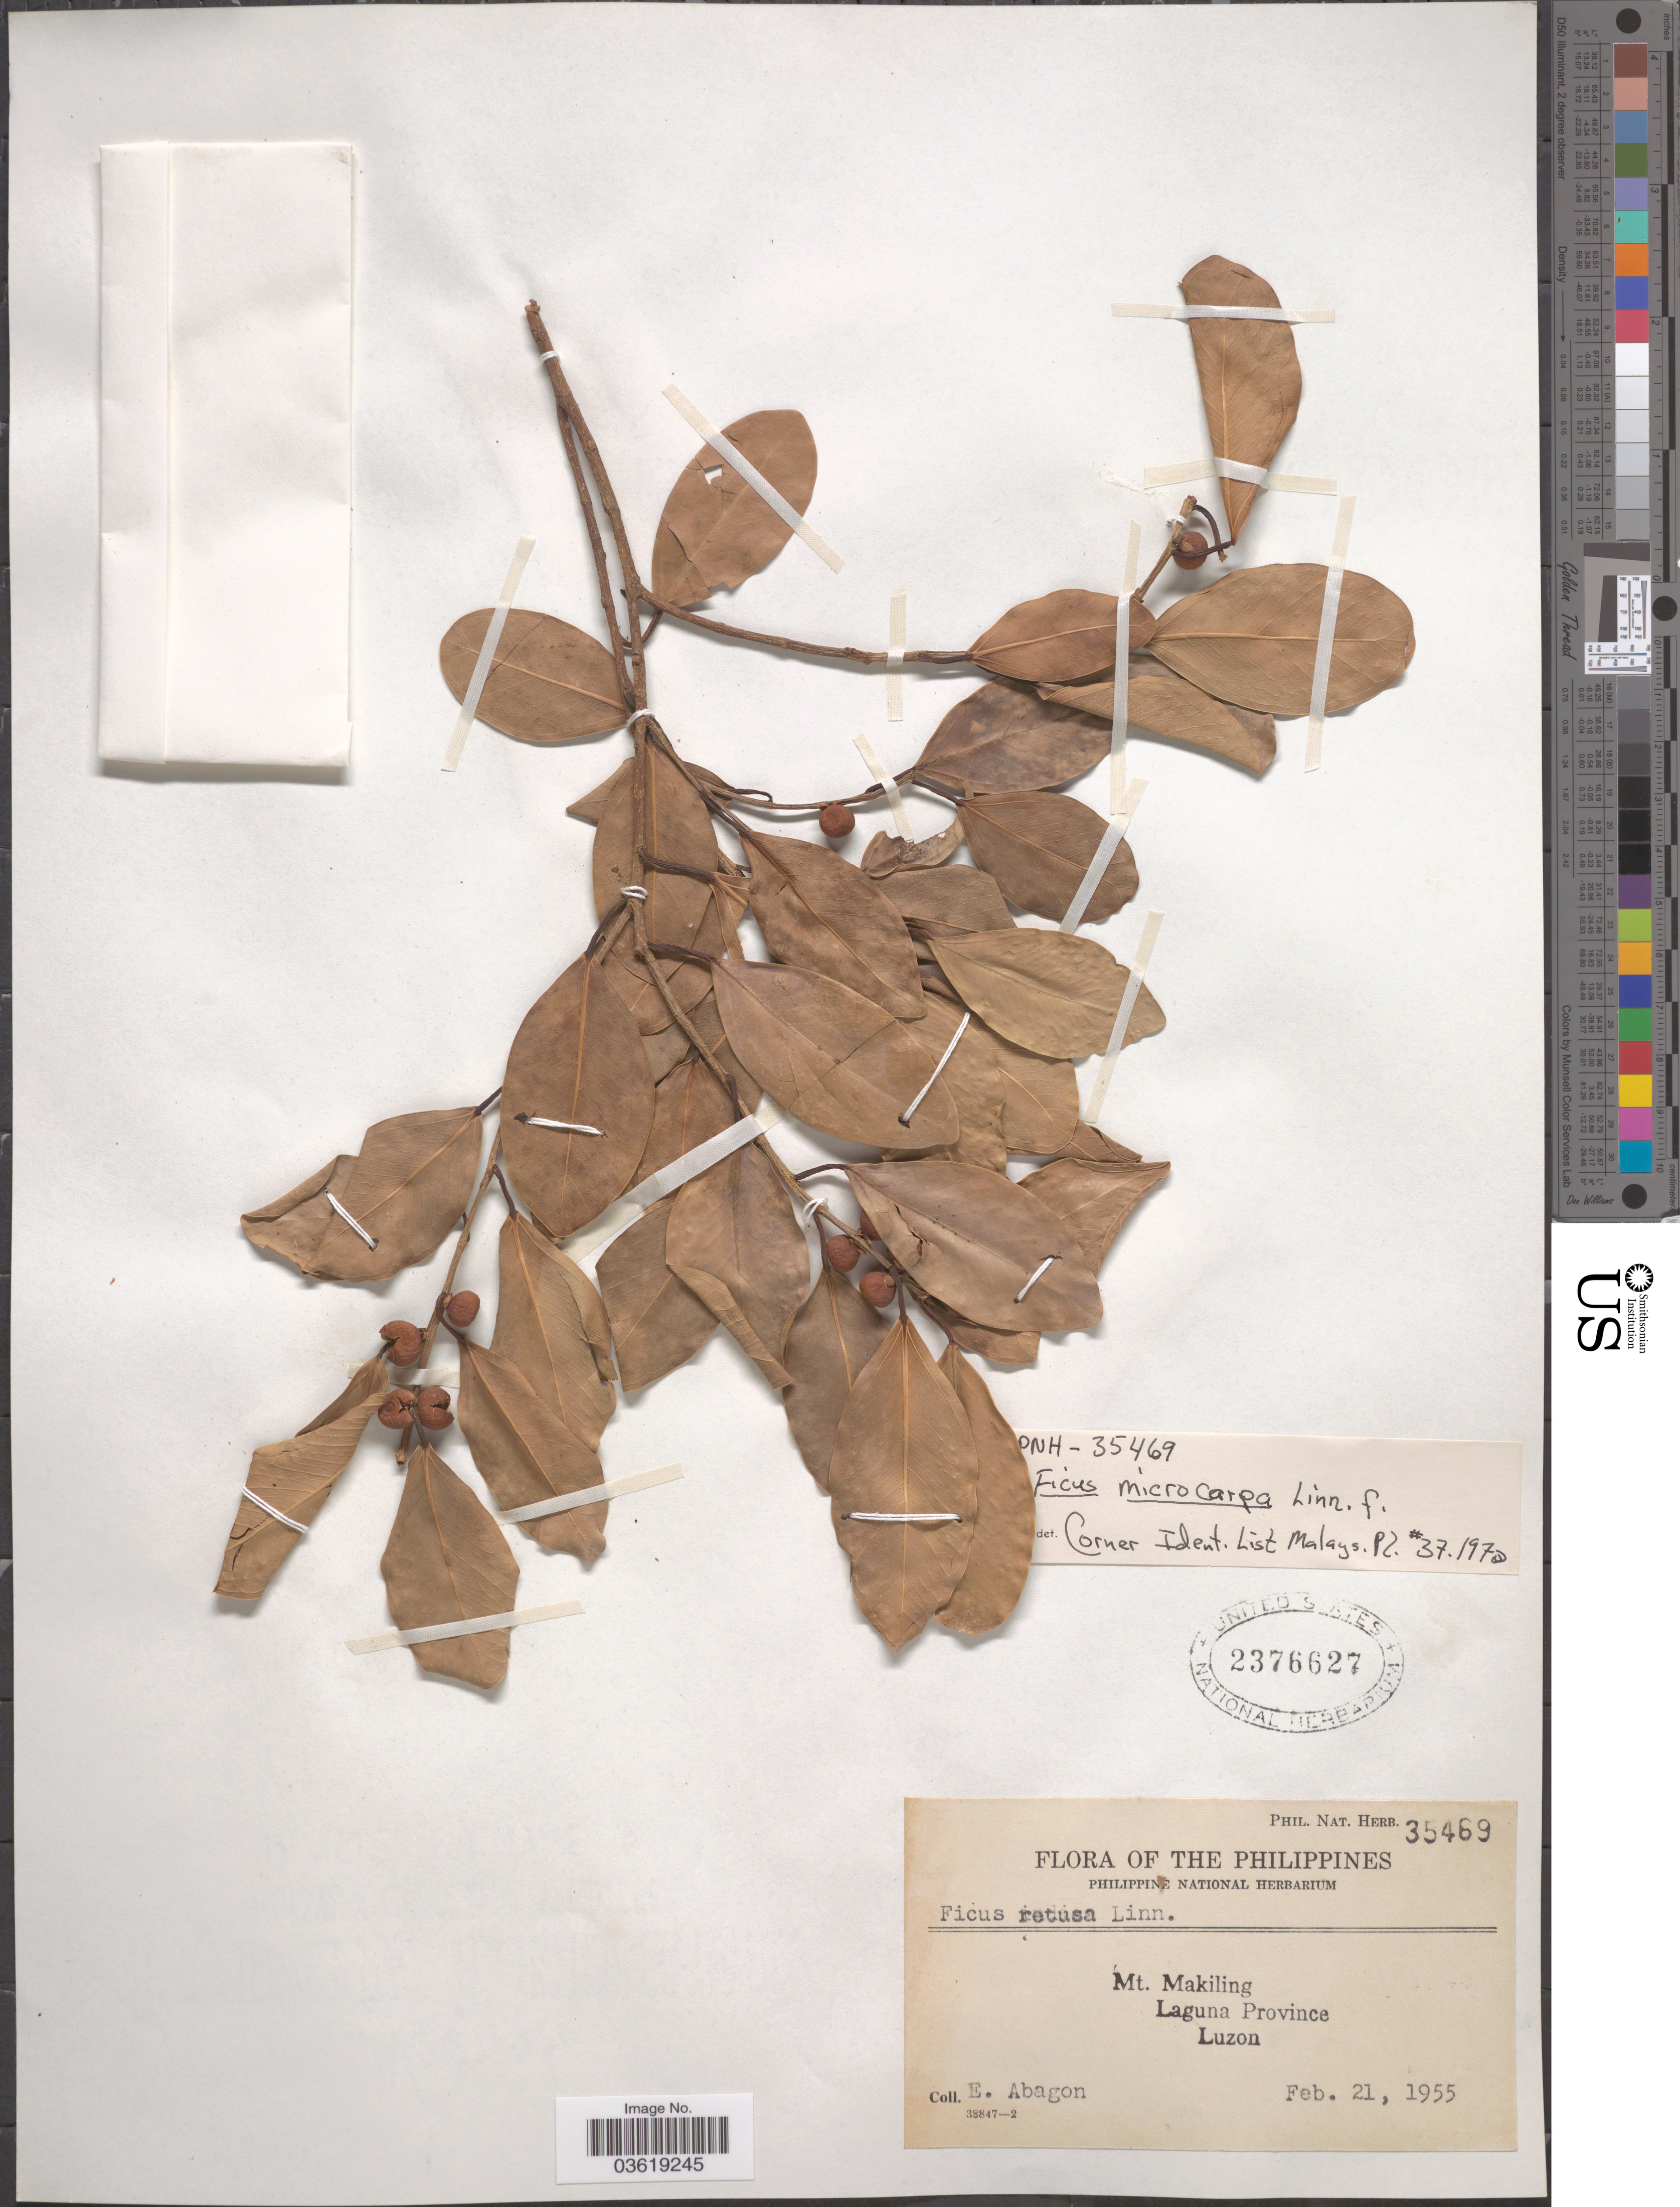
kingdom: Plantae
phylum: Tracheophyta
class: Magnoliopsida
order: Rosales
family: Moraceae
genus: Ficus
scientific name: Ficus microcarpa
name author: L. f.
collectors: E. Abagon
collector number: Phil. Nat. Herb. 35469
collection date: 1955-02-21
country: Philippines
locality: Mt. Makiling, Laguna Province, Luzon.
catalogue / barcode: US 2376627